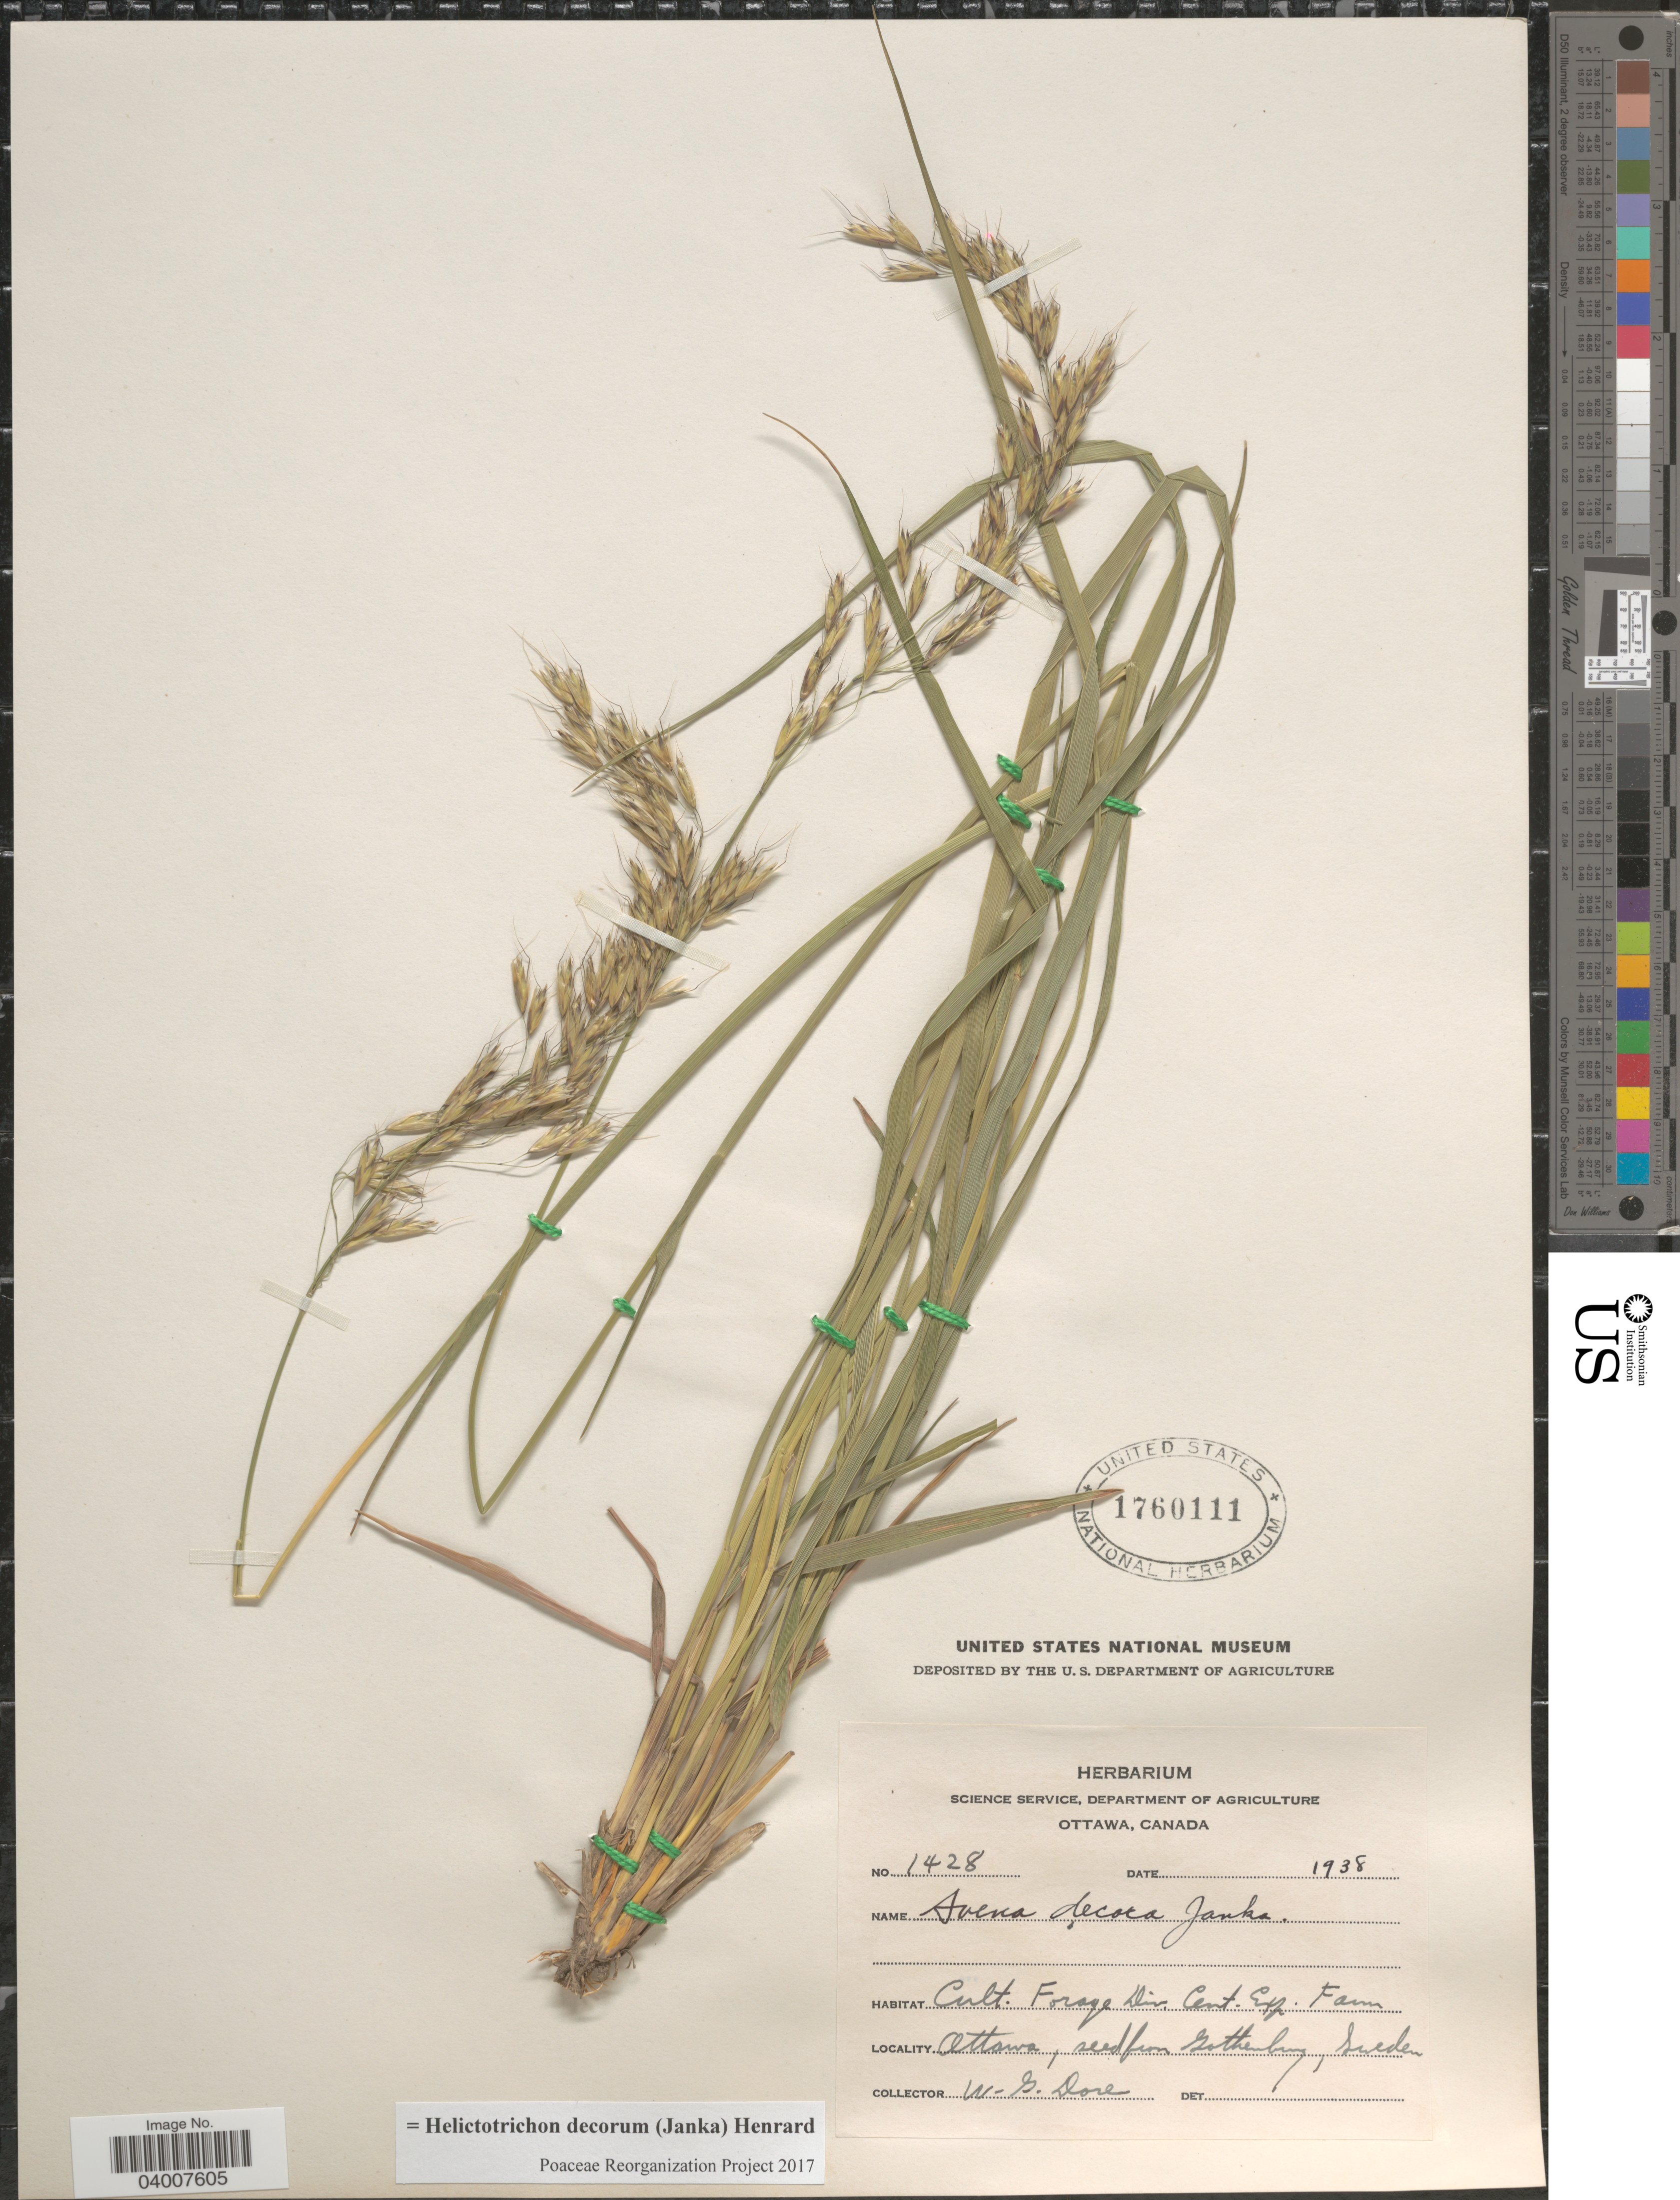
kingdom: Plantae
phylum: Tracheophyta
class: Liliopsida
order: Poales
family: Poaceae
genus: Helictotrichon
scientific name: Helictotrichon decorum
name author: (Janka) Henr.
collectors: W. Dore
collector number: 1428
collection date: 1938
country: Canada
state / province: Ontario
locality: Cult. Forage Div. Cent. Exp. Farm. Ottawa.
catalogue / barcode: US 1760111